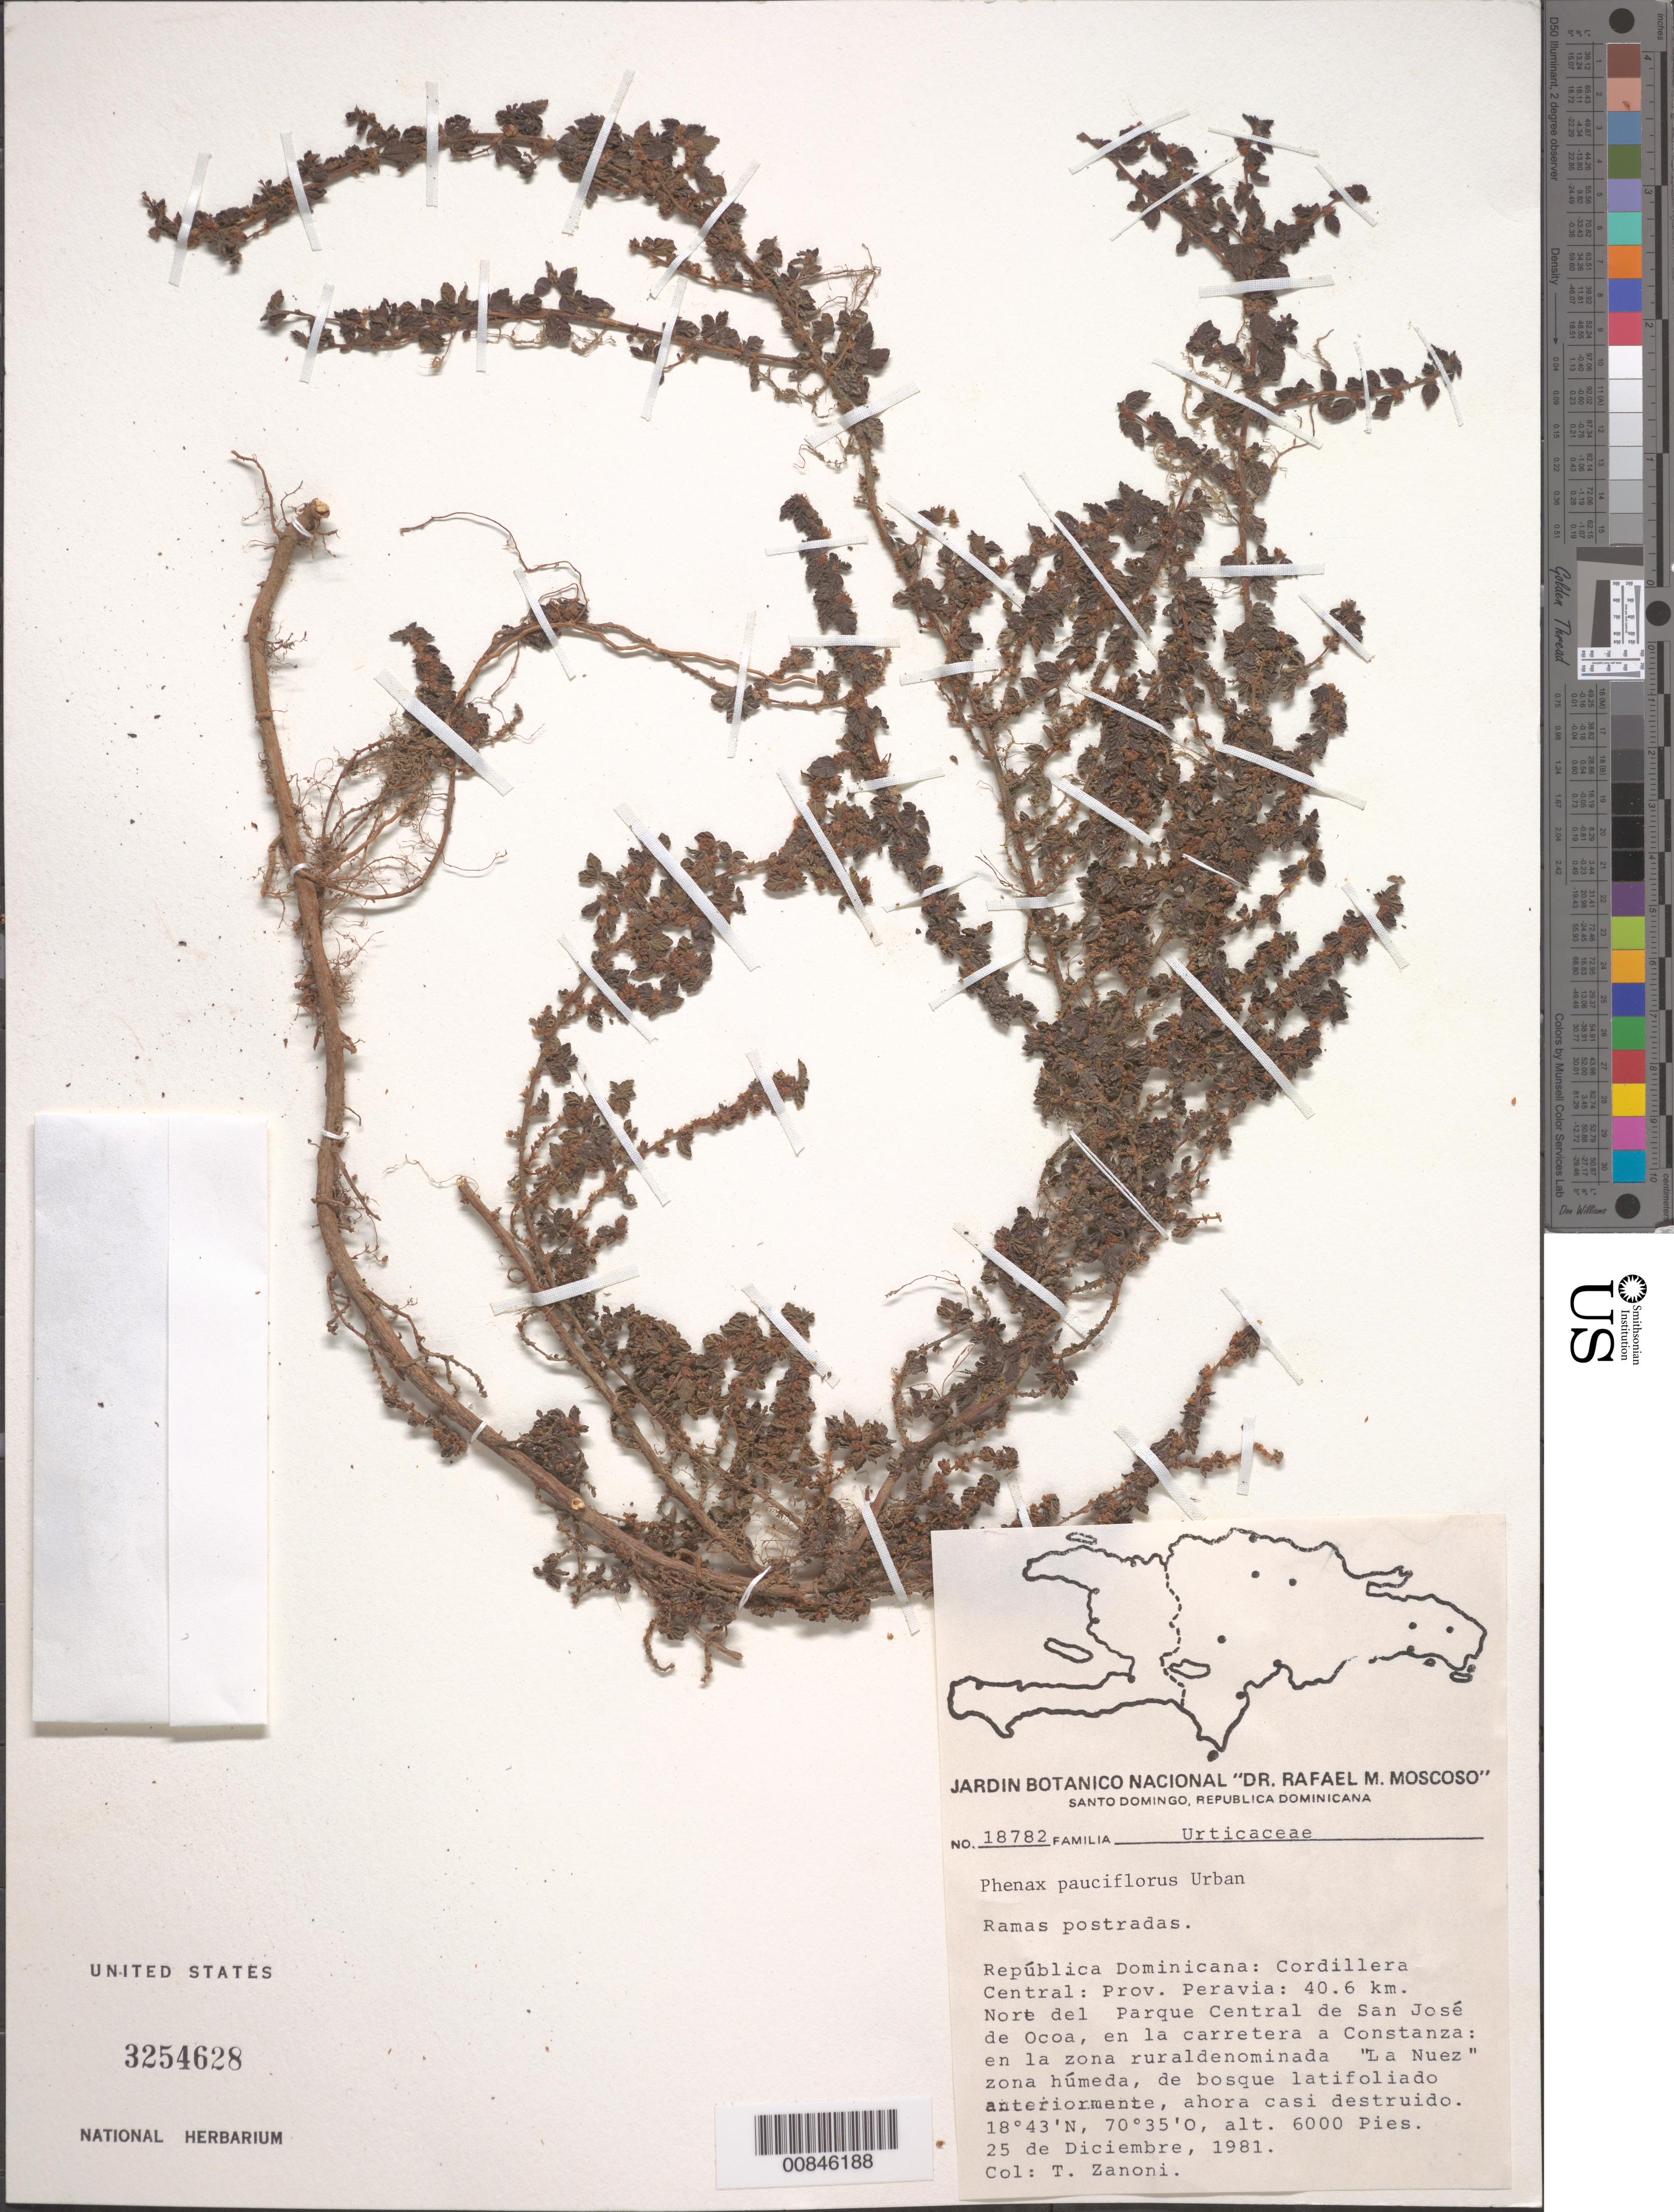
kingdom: Plantae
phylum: Tracheophyta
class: Magnoliopsida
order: Rosales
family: Urticaceae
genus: Phenax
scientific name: Phenax pauciflorus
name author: Urb.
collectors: T. A. Zanoni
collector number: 18782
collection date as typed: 25 Dec 1981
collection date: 1981-12-25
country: Dominican Republic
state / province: Peravia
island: Hispaniola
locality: Cordillera Central: 40.6 km Norte del Parque Central de San José de Ocoa, en la carretera a Constanza: en la zona rural denominada "La Nuez".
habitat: Zona húmeda, de bosque latifoliado anteriormente, ahora casi destruido.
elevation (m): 1829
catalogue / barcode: US 3254628